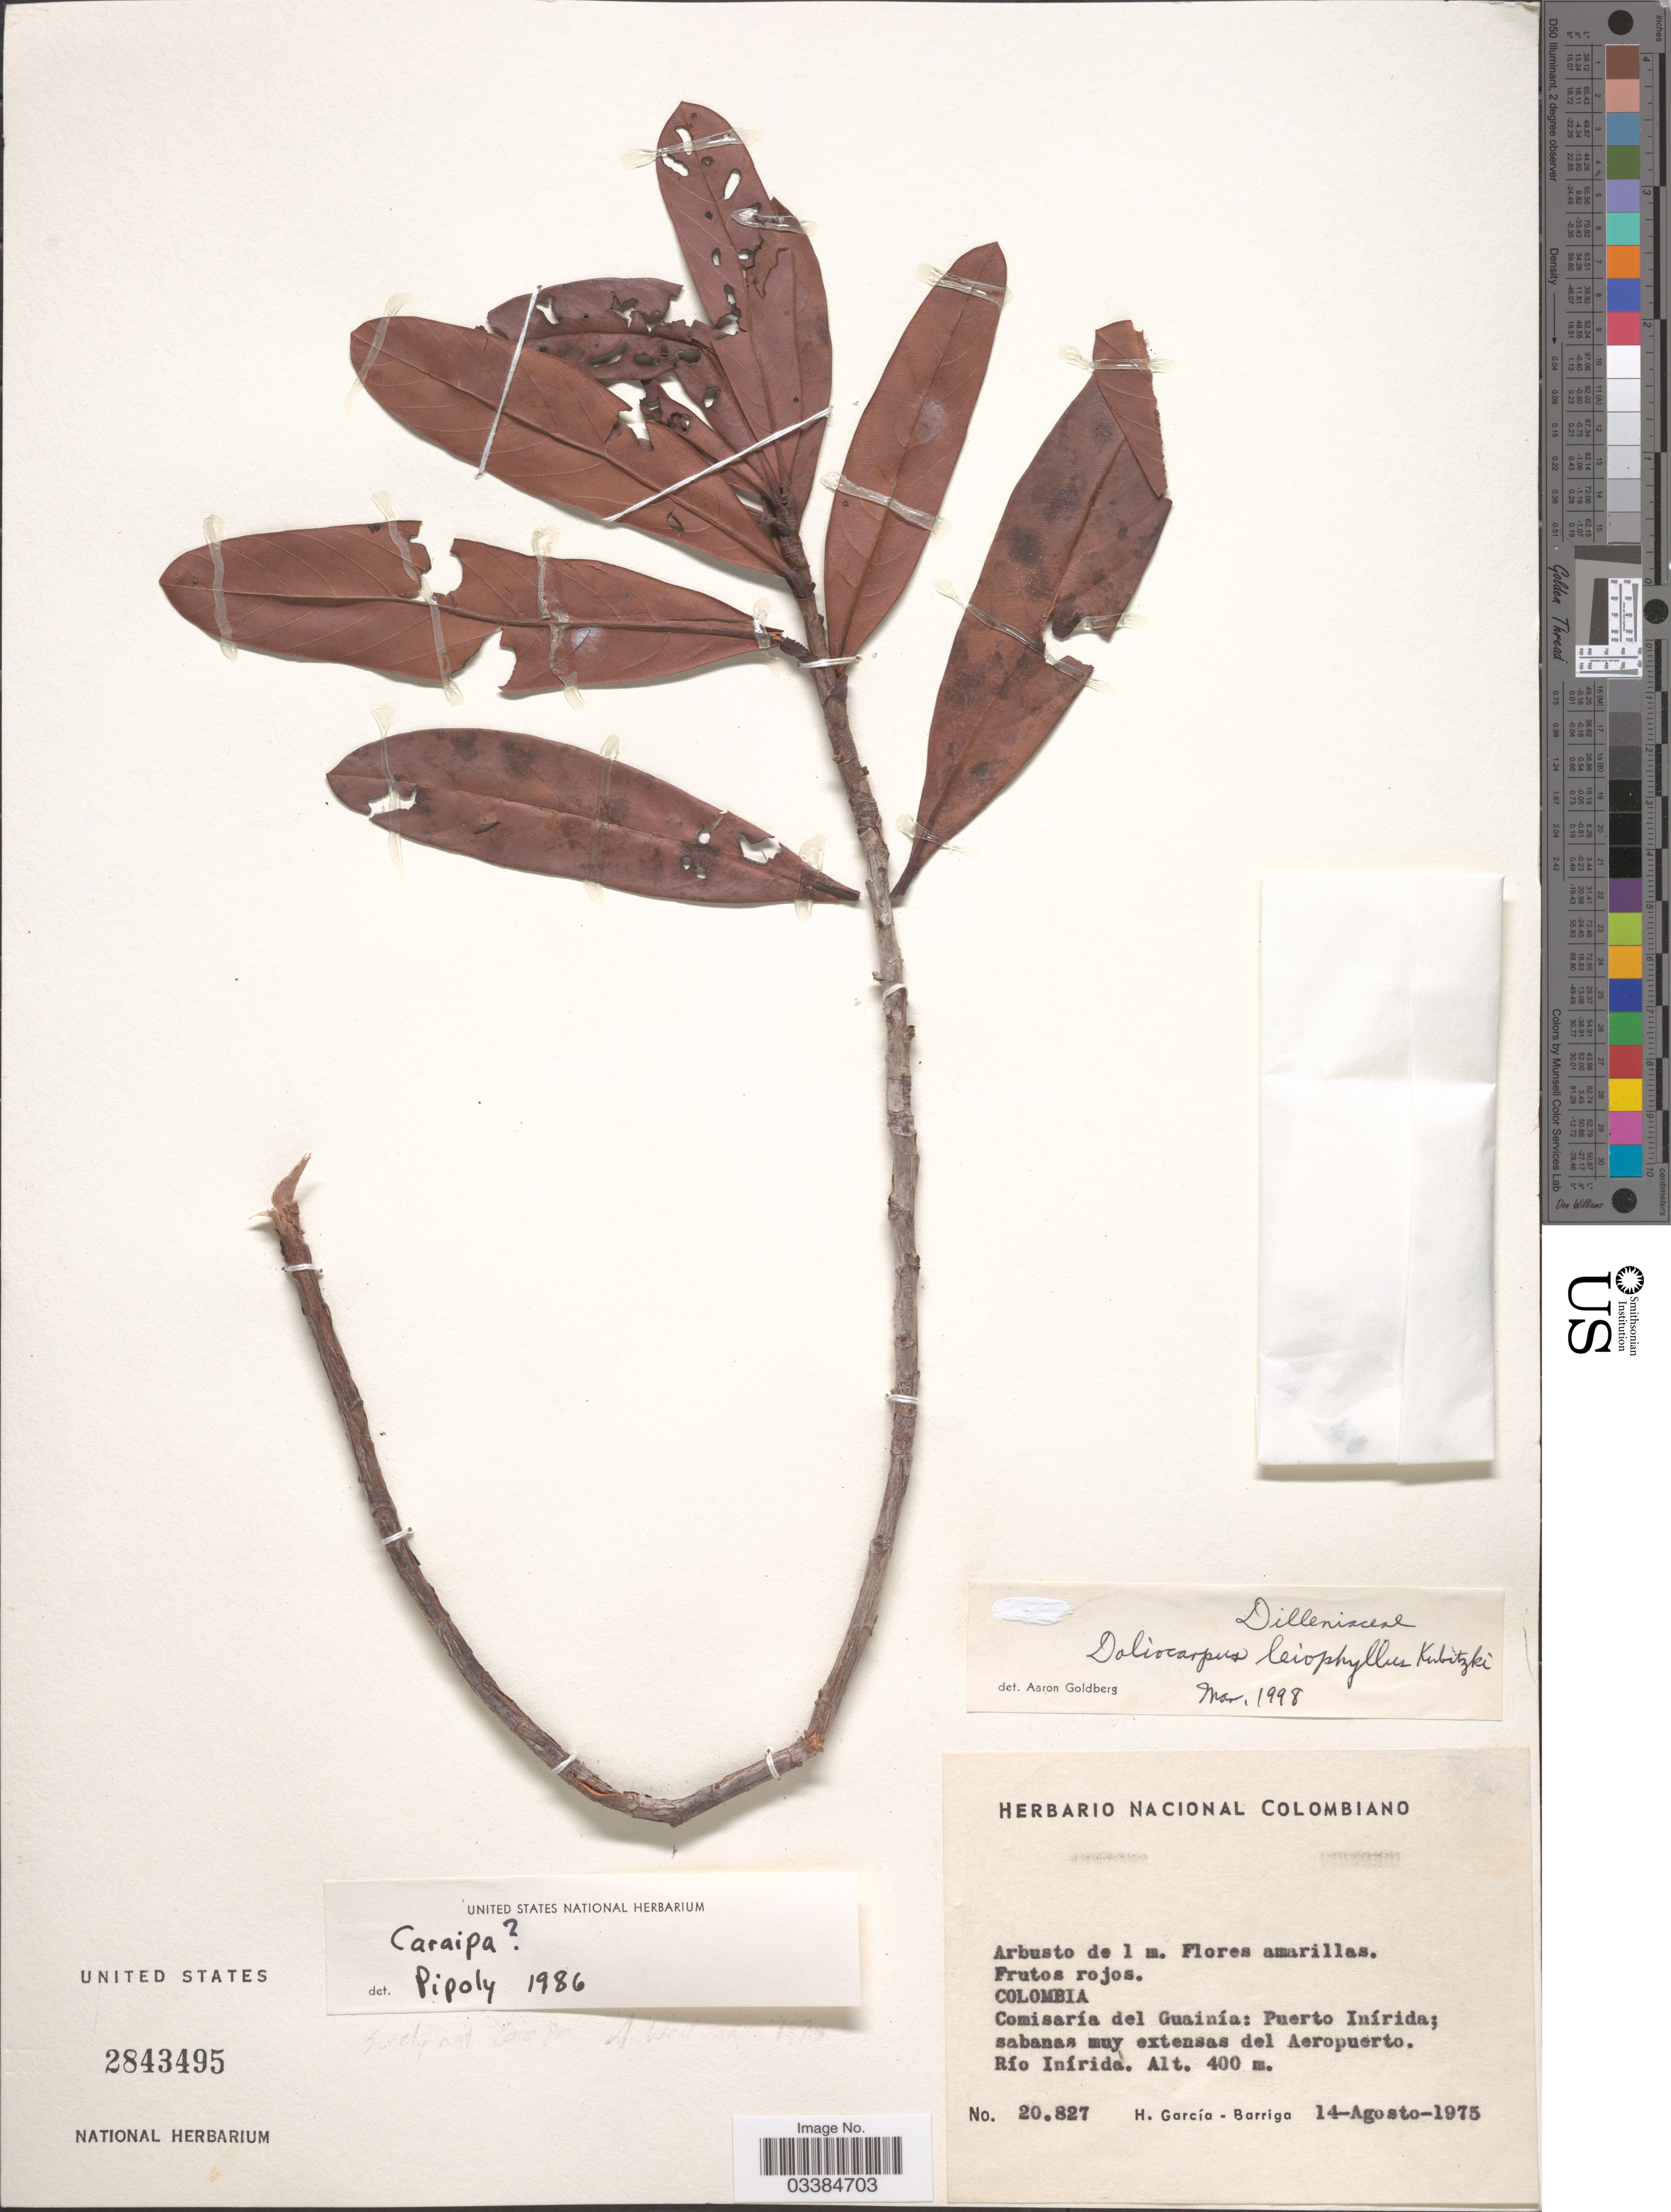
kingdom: Plantae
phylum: Tracheophyta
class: Magnoliopsida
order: Dilleniales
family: Dilleniaceae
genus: Doliocarpus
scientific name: Doliocarpus leiophyllus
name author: Kubitzki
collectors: H. García Barriga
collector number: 20827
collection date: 1975-08-14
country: Colombia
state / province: Guainía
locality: Comisaría del Guainía: Puerto Inírida; sabanas muy extensas del Aeropuerto. Río Inírida.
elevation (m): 400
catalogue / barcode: US 2843495